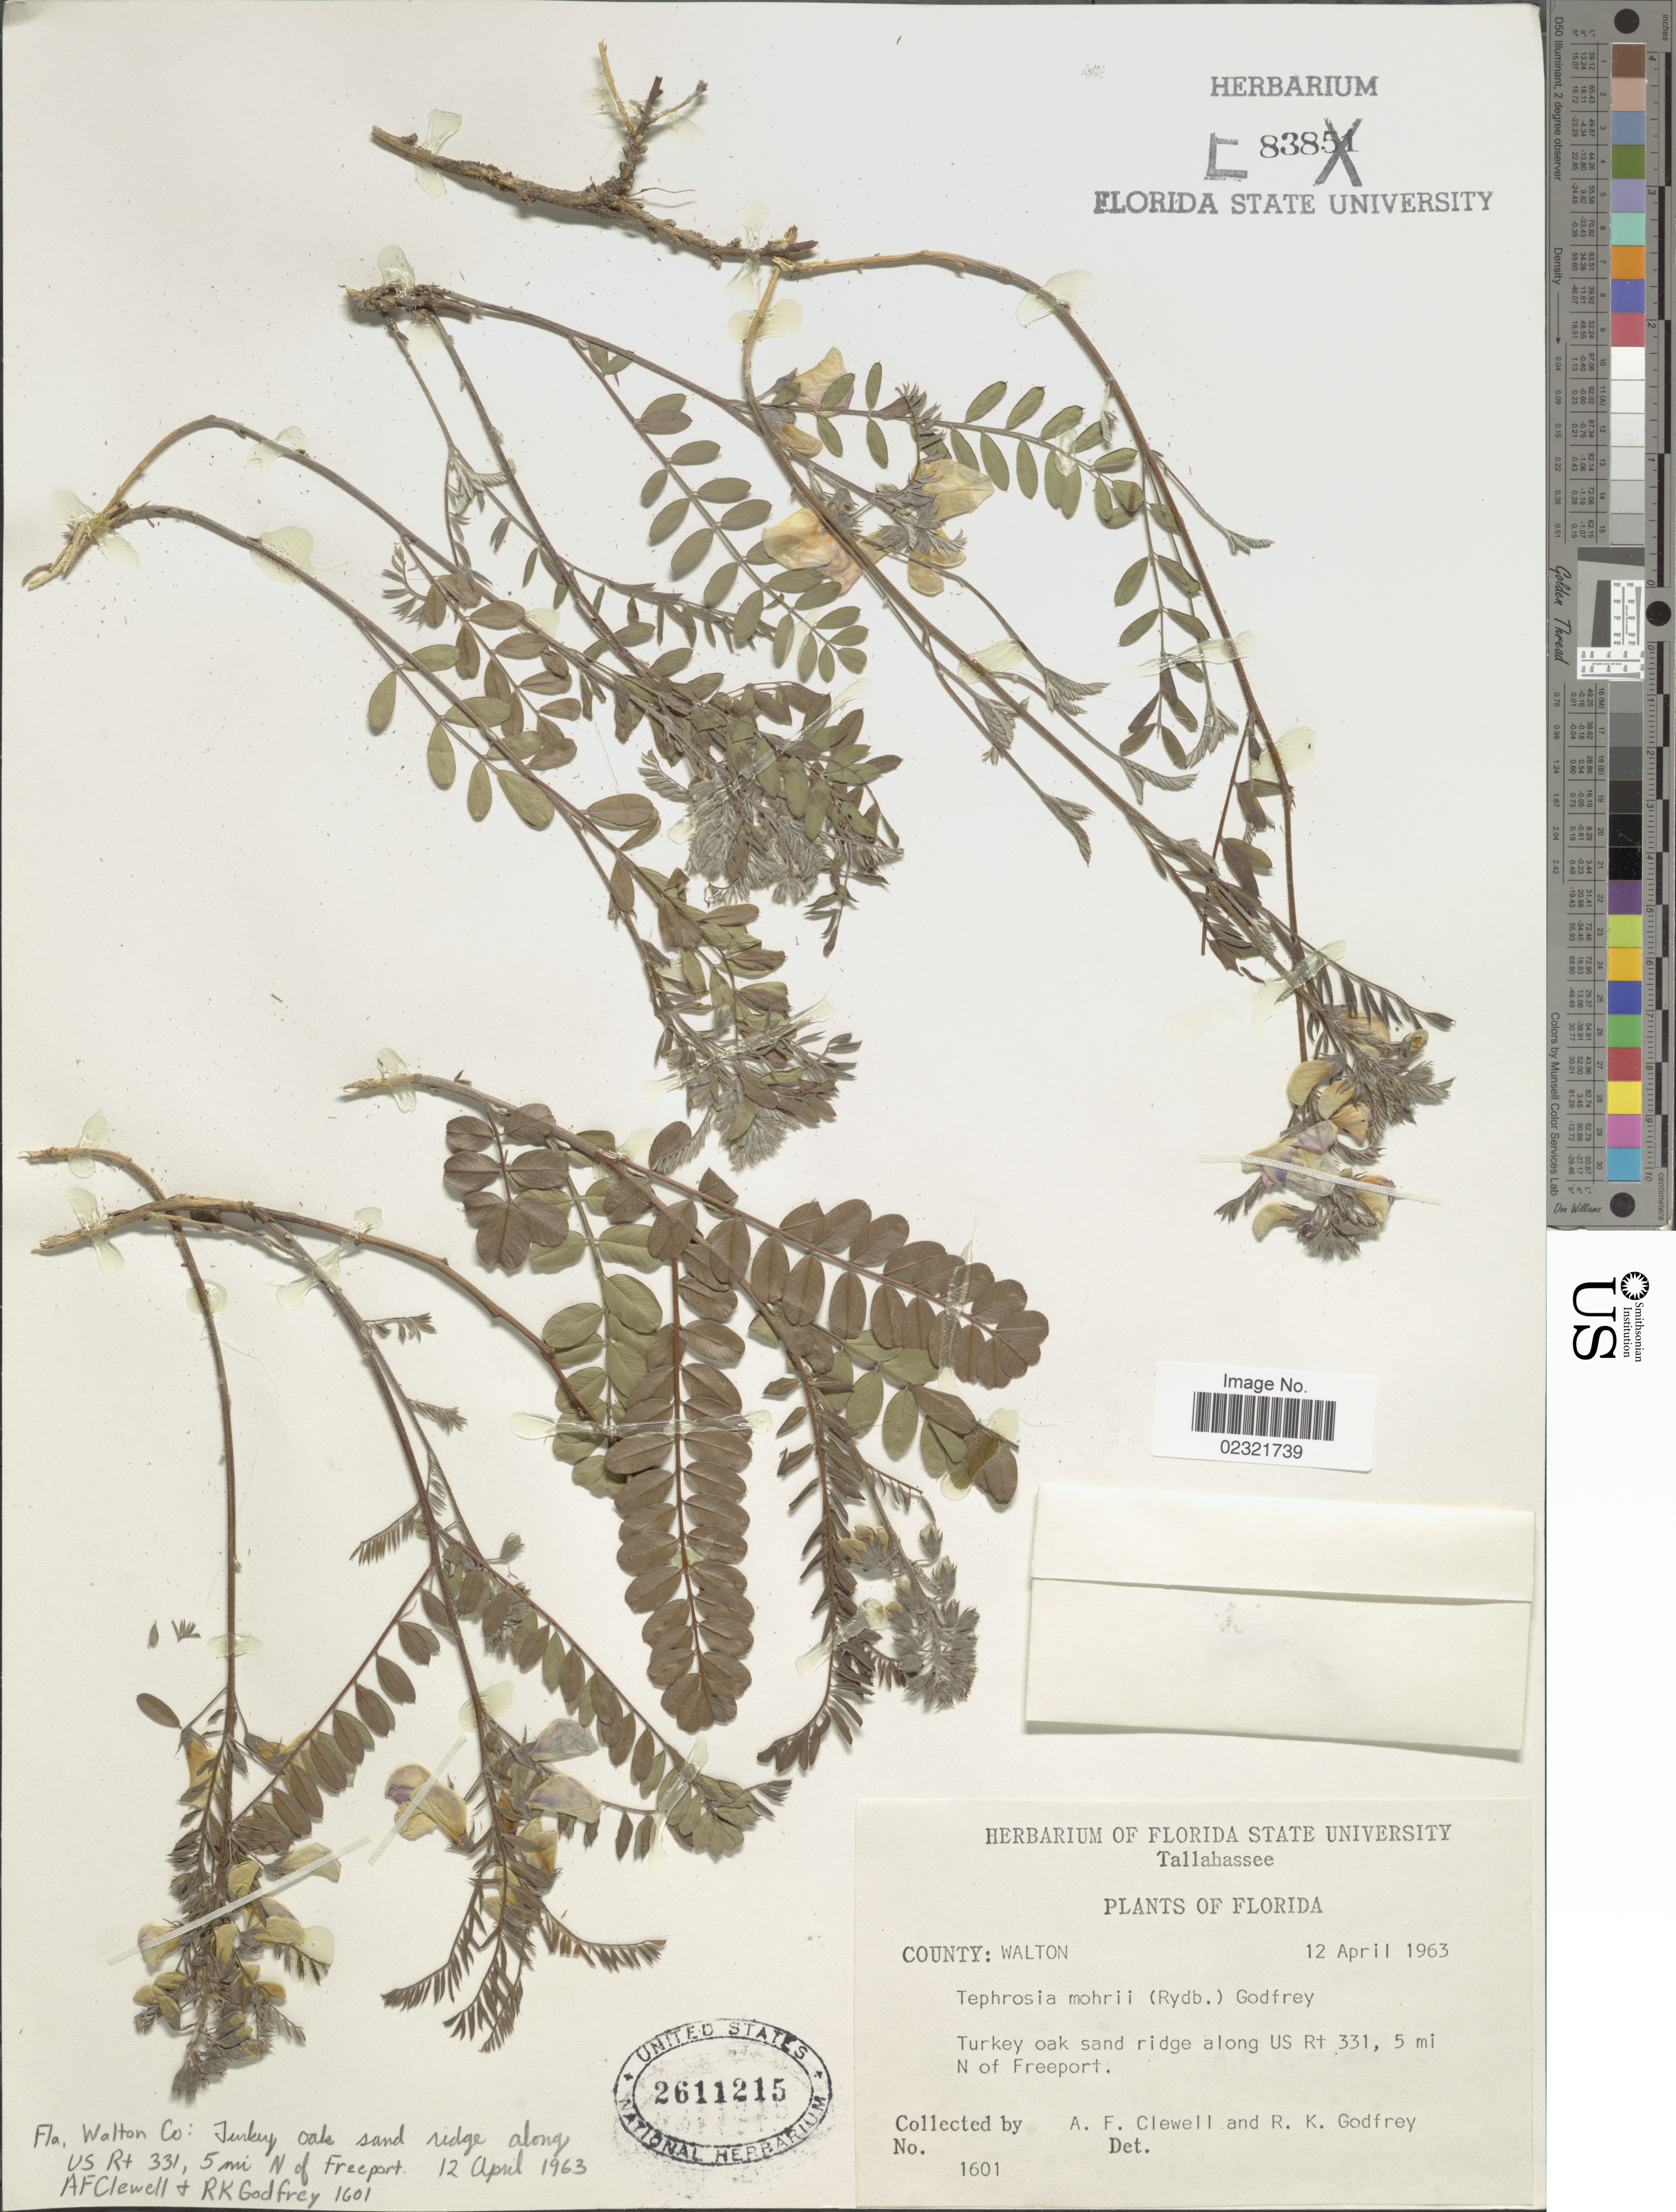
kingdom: Plantae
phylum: Tracheophyta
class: Magnoliopsida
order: Fabales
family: Fabaceae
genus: Tephrosia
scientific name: Tephrosia mohrii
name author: (Rydb.) R.K. Godfrey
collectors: A. Clewell & R. K. Godfrey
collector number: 1601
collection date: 1963-04-12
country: United States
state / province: Florida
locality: Walton, Turkey oak sand ridge along US Rt 331, 5 mi N of Freeport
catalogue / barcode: US 2611215